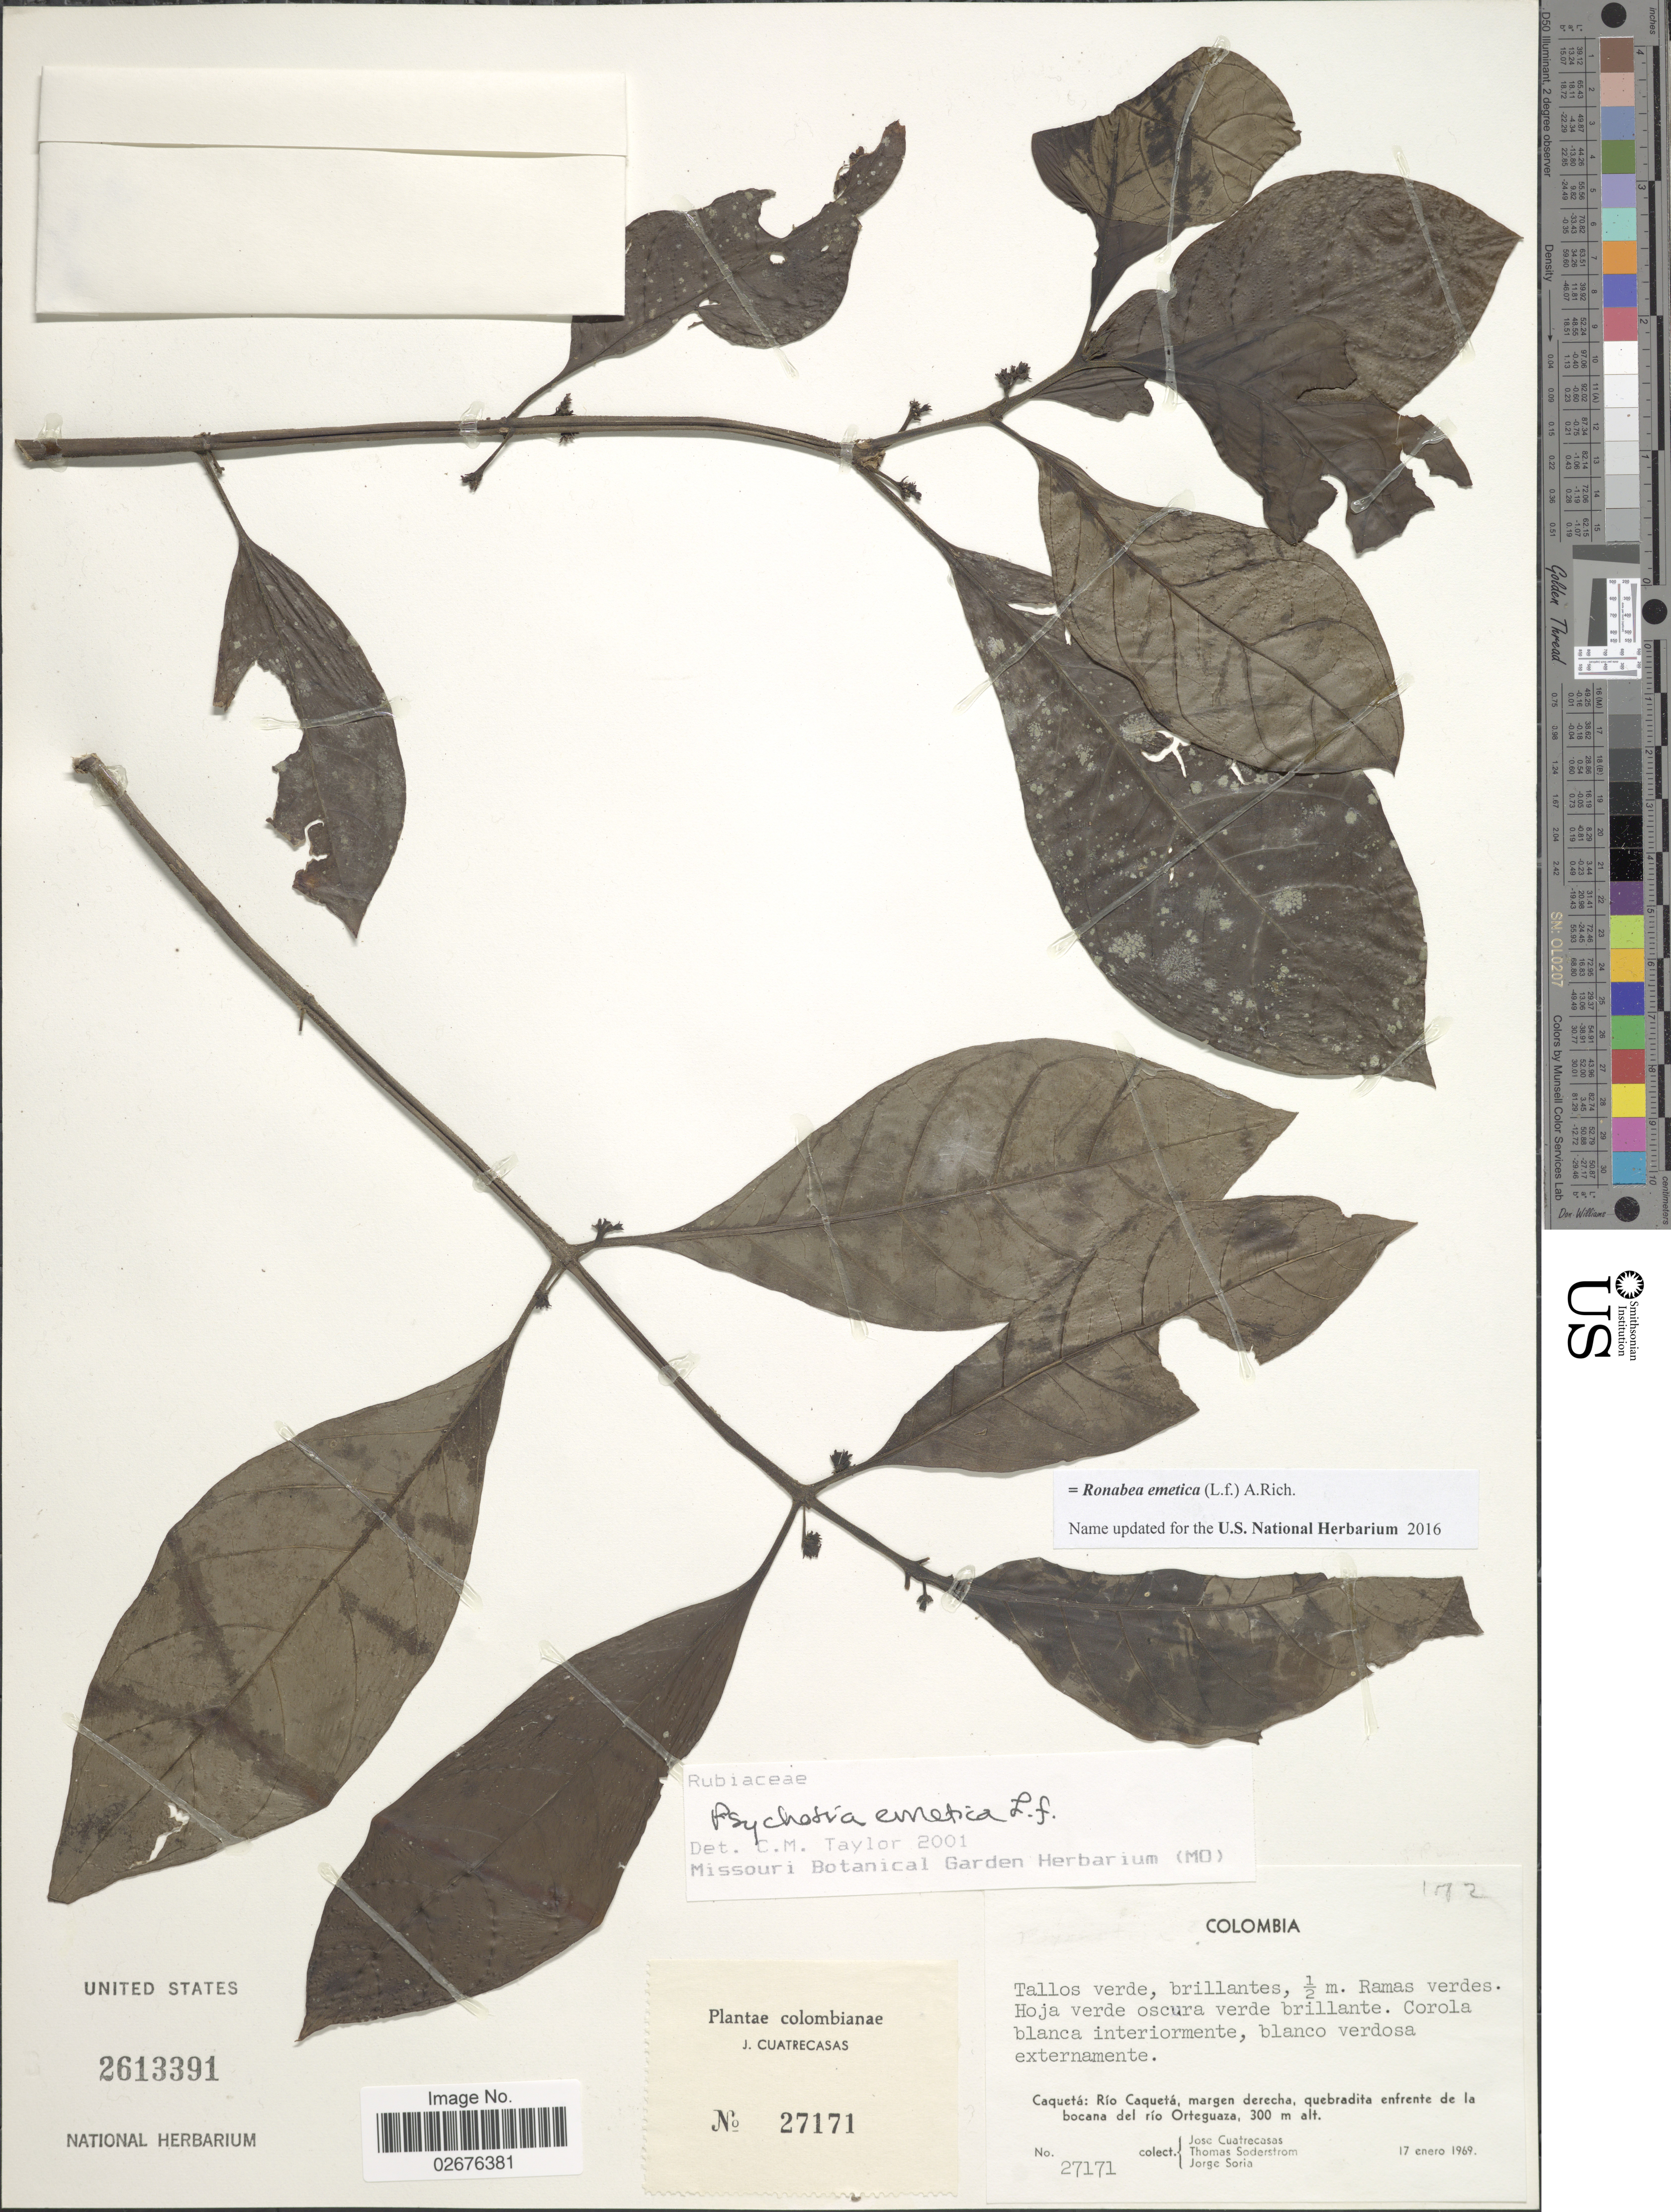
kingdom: Plantae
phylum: Tracheophyta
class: Magnoliopsida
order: Gentianales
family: Rubiaceae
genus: Ronabea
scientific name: Ronabea emetica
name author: (L. f.) A. Rich.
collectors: J. Cuatrecasas, T. R. Soderstrom & J. Soria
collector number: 27171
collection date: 1969-01-17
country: Colombia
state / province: Caquetá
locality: Rio Caqueta, margen derecha, quebradita enfrente de la bocana dl rio Orteguaza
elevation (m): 300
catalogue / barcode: US 2613391